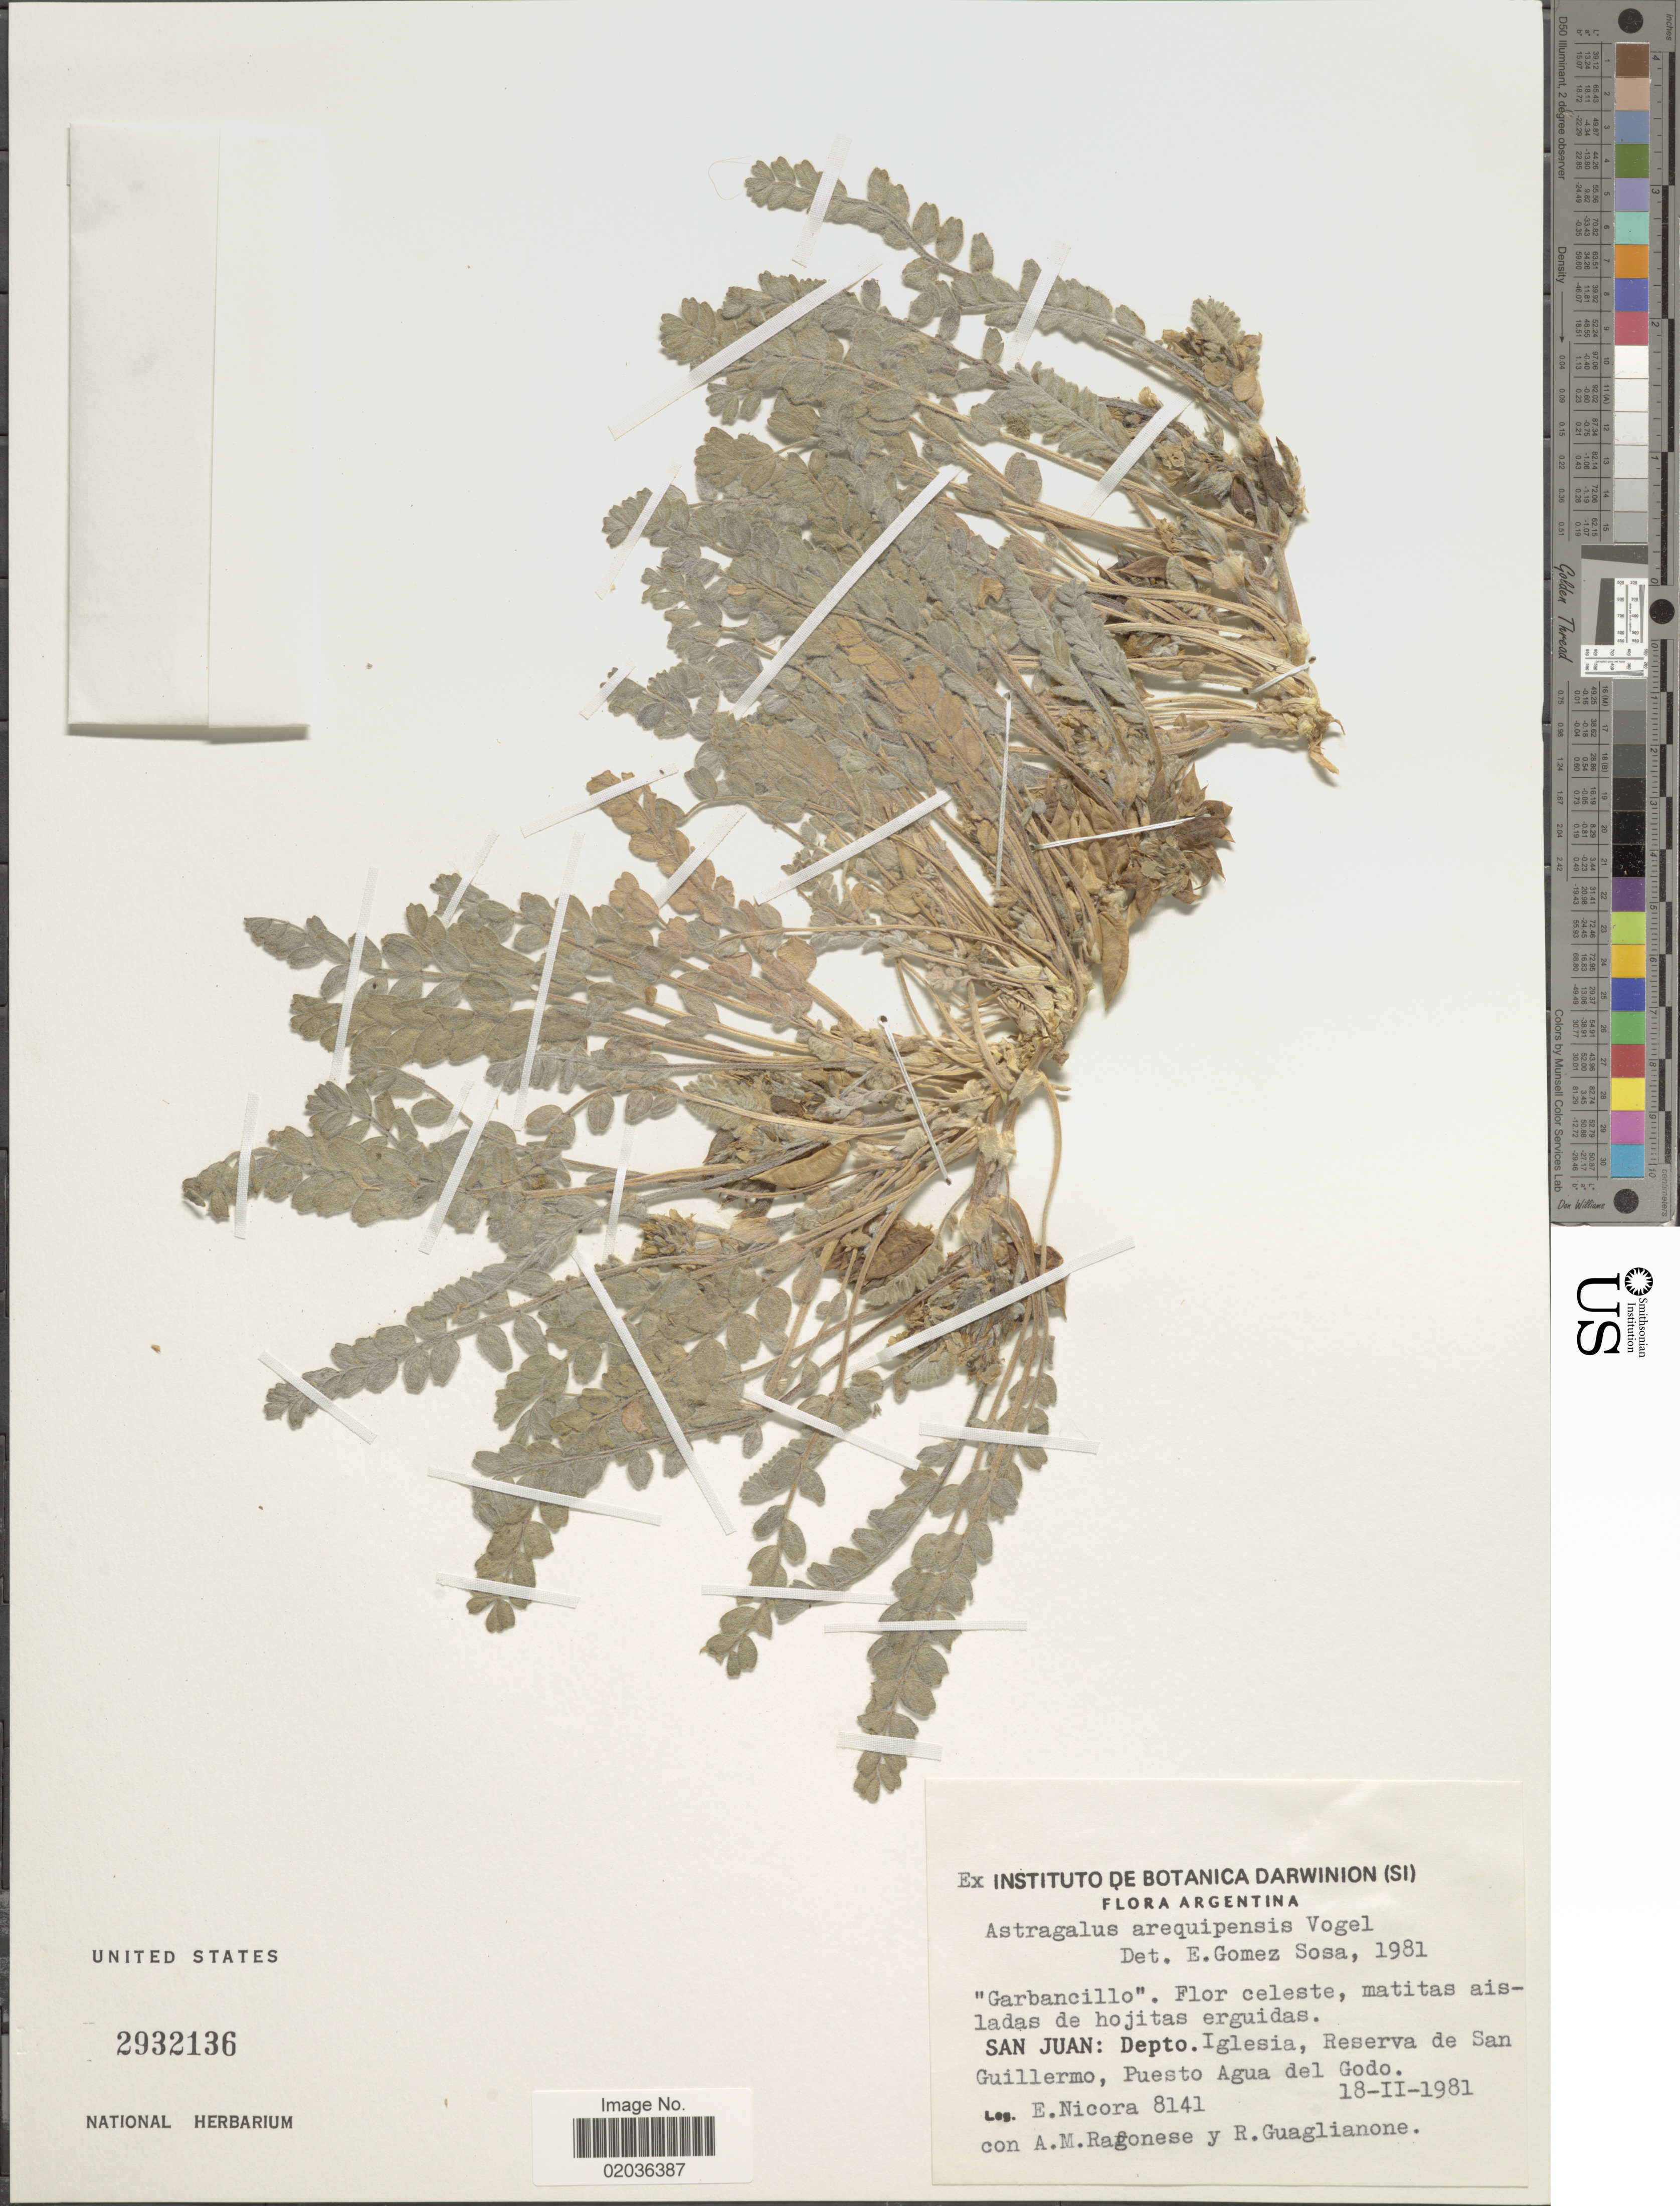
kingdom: Plantae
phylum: Tracheophyta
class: Magnoliopsida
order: Fabales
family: Fabaceae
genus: Astragalus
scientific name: Astragalus arequipensis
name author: Vogel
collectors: E. Nicora, Ragonese, -- & R. Guaglianone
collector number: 8141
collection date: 1981-02-18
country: Argentina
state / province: San Juan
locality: Depto. Iglesia, Reserva de San Guillermo, Puesto Agua del Godo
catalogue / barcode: US 2932136